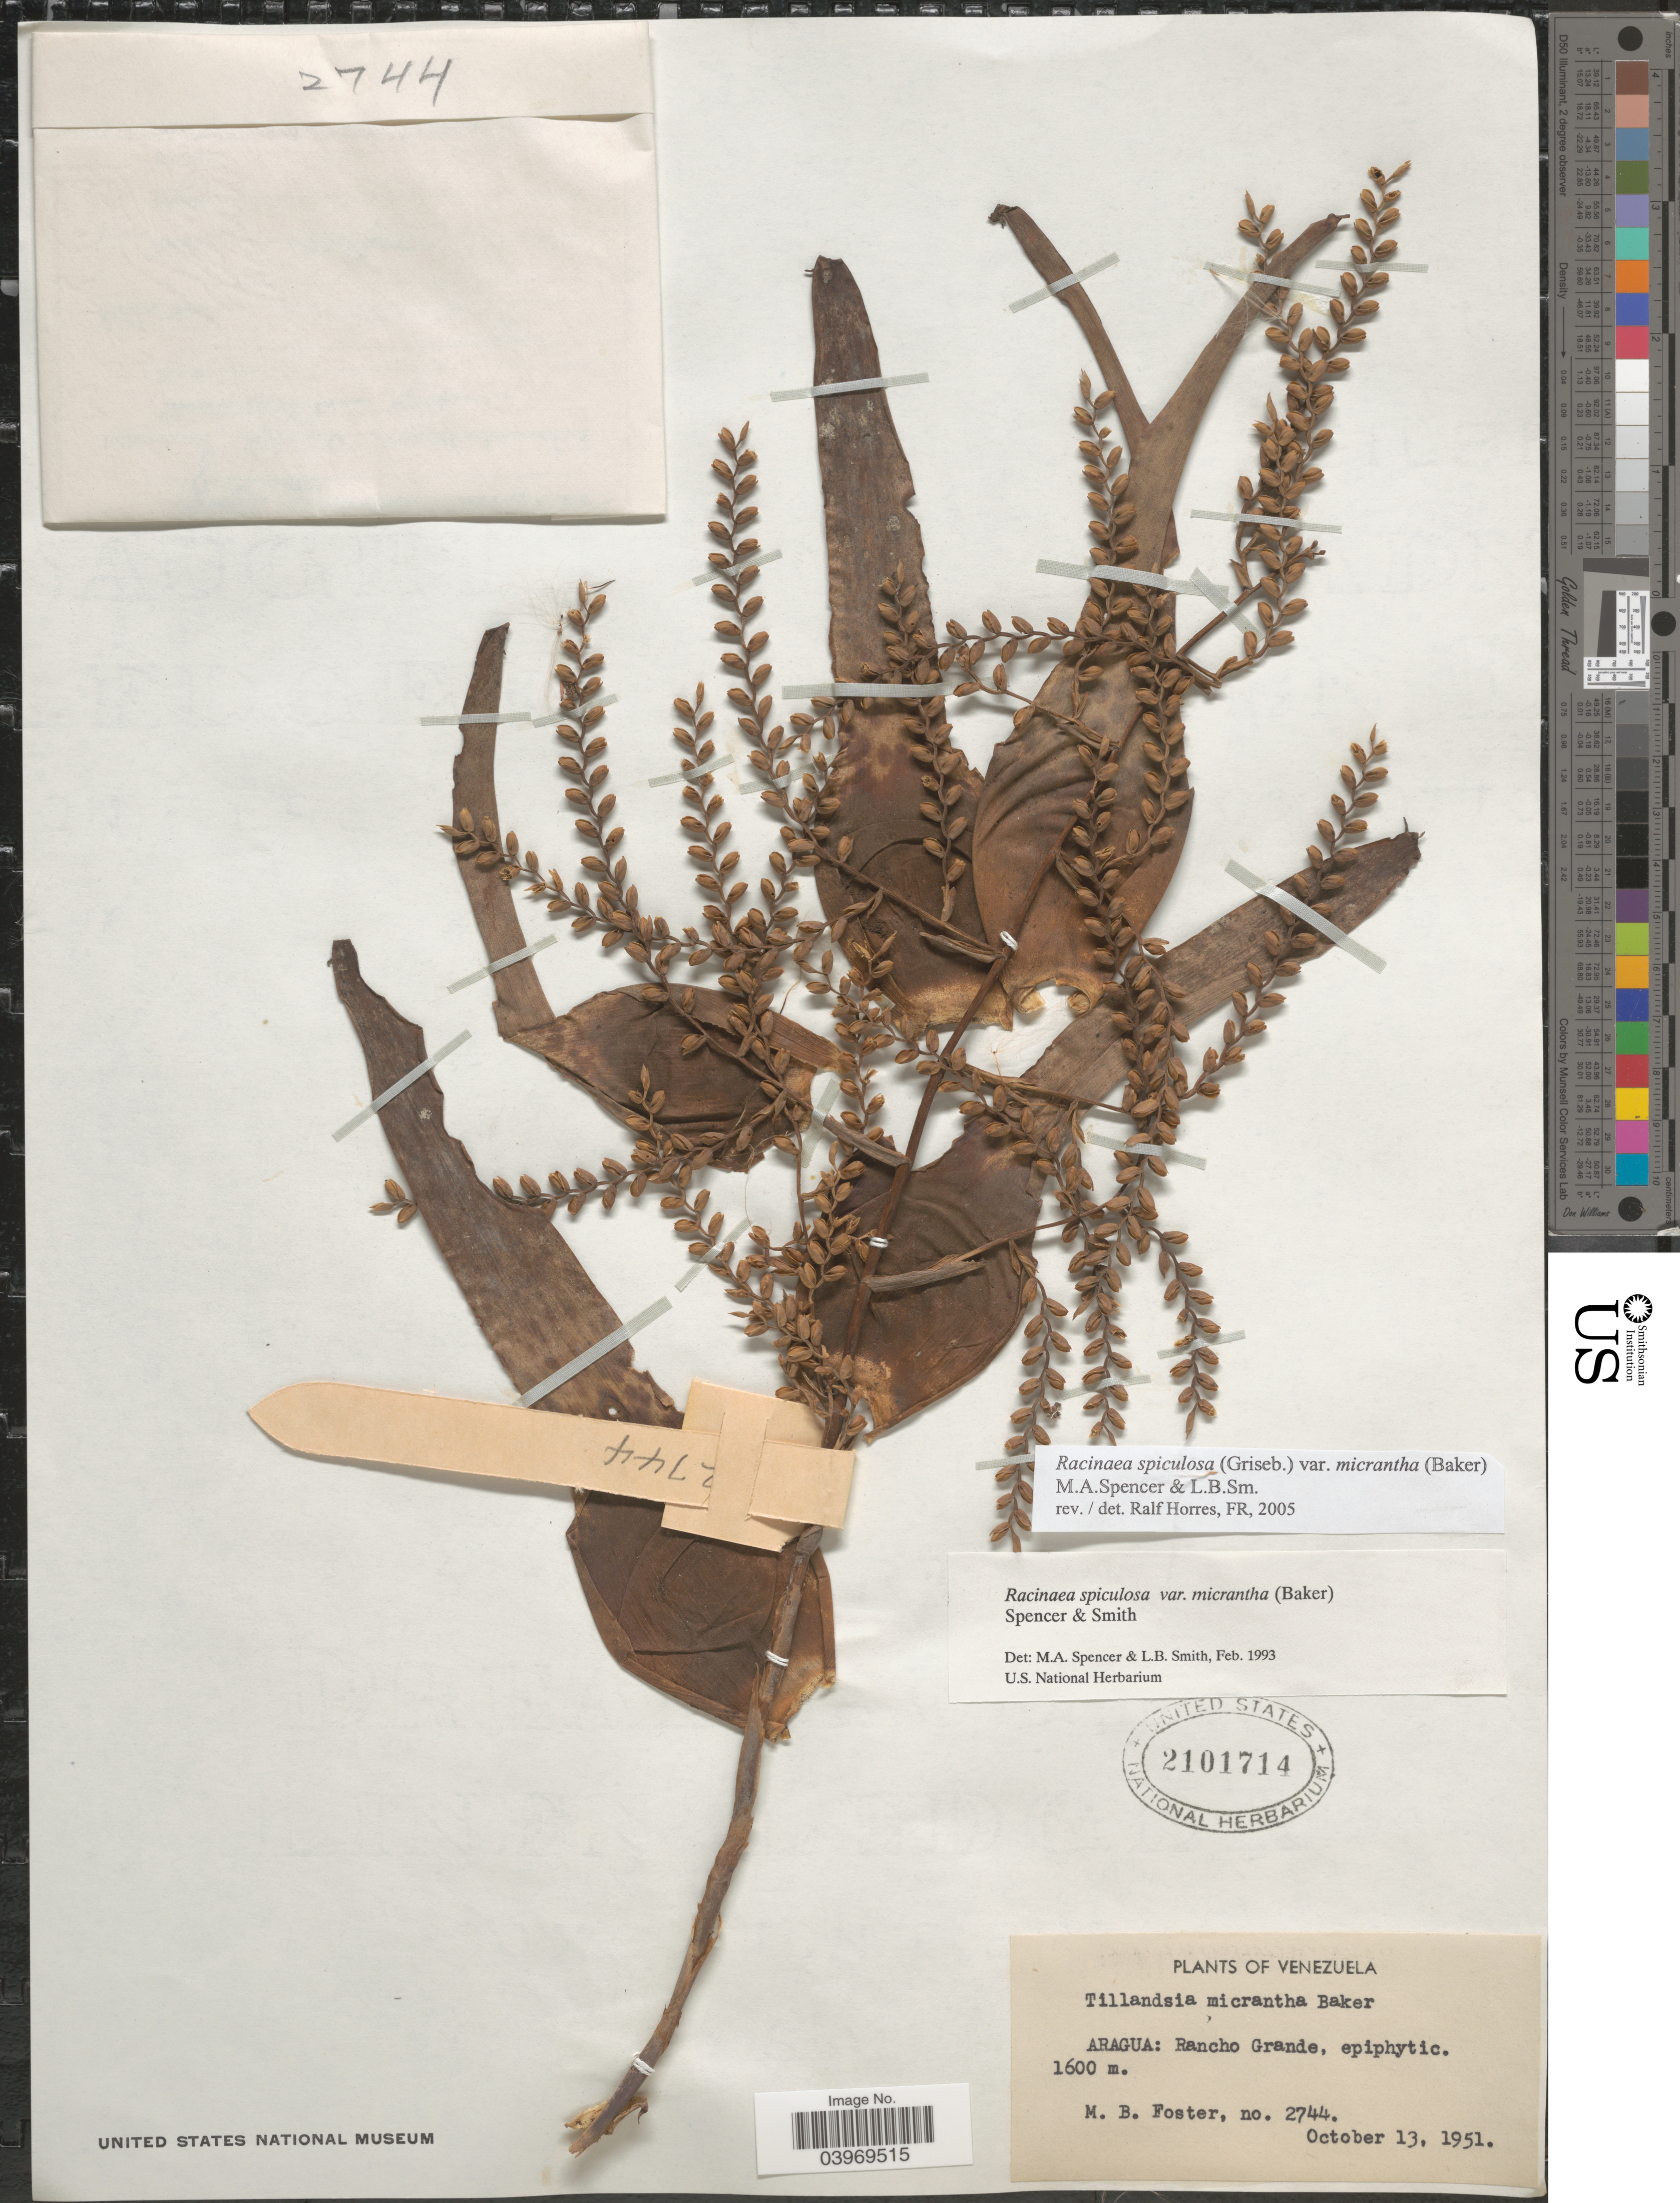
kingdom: Plantae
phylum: Tracheophyta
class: Liliopsida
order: Poales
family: Bromeliaceae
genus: Racinaea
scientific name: Racinaea spiculosa var. micrantha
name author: (Baker) M.A. Spencer & L.B. Sm.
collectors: M. B. Foster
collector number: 2744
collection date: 1951-10-13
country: Venezuela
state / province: Aragua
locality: Rancho Grande.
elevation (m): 1600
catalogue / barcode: US 2101714